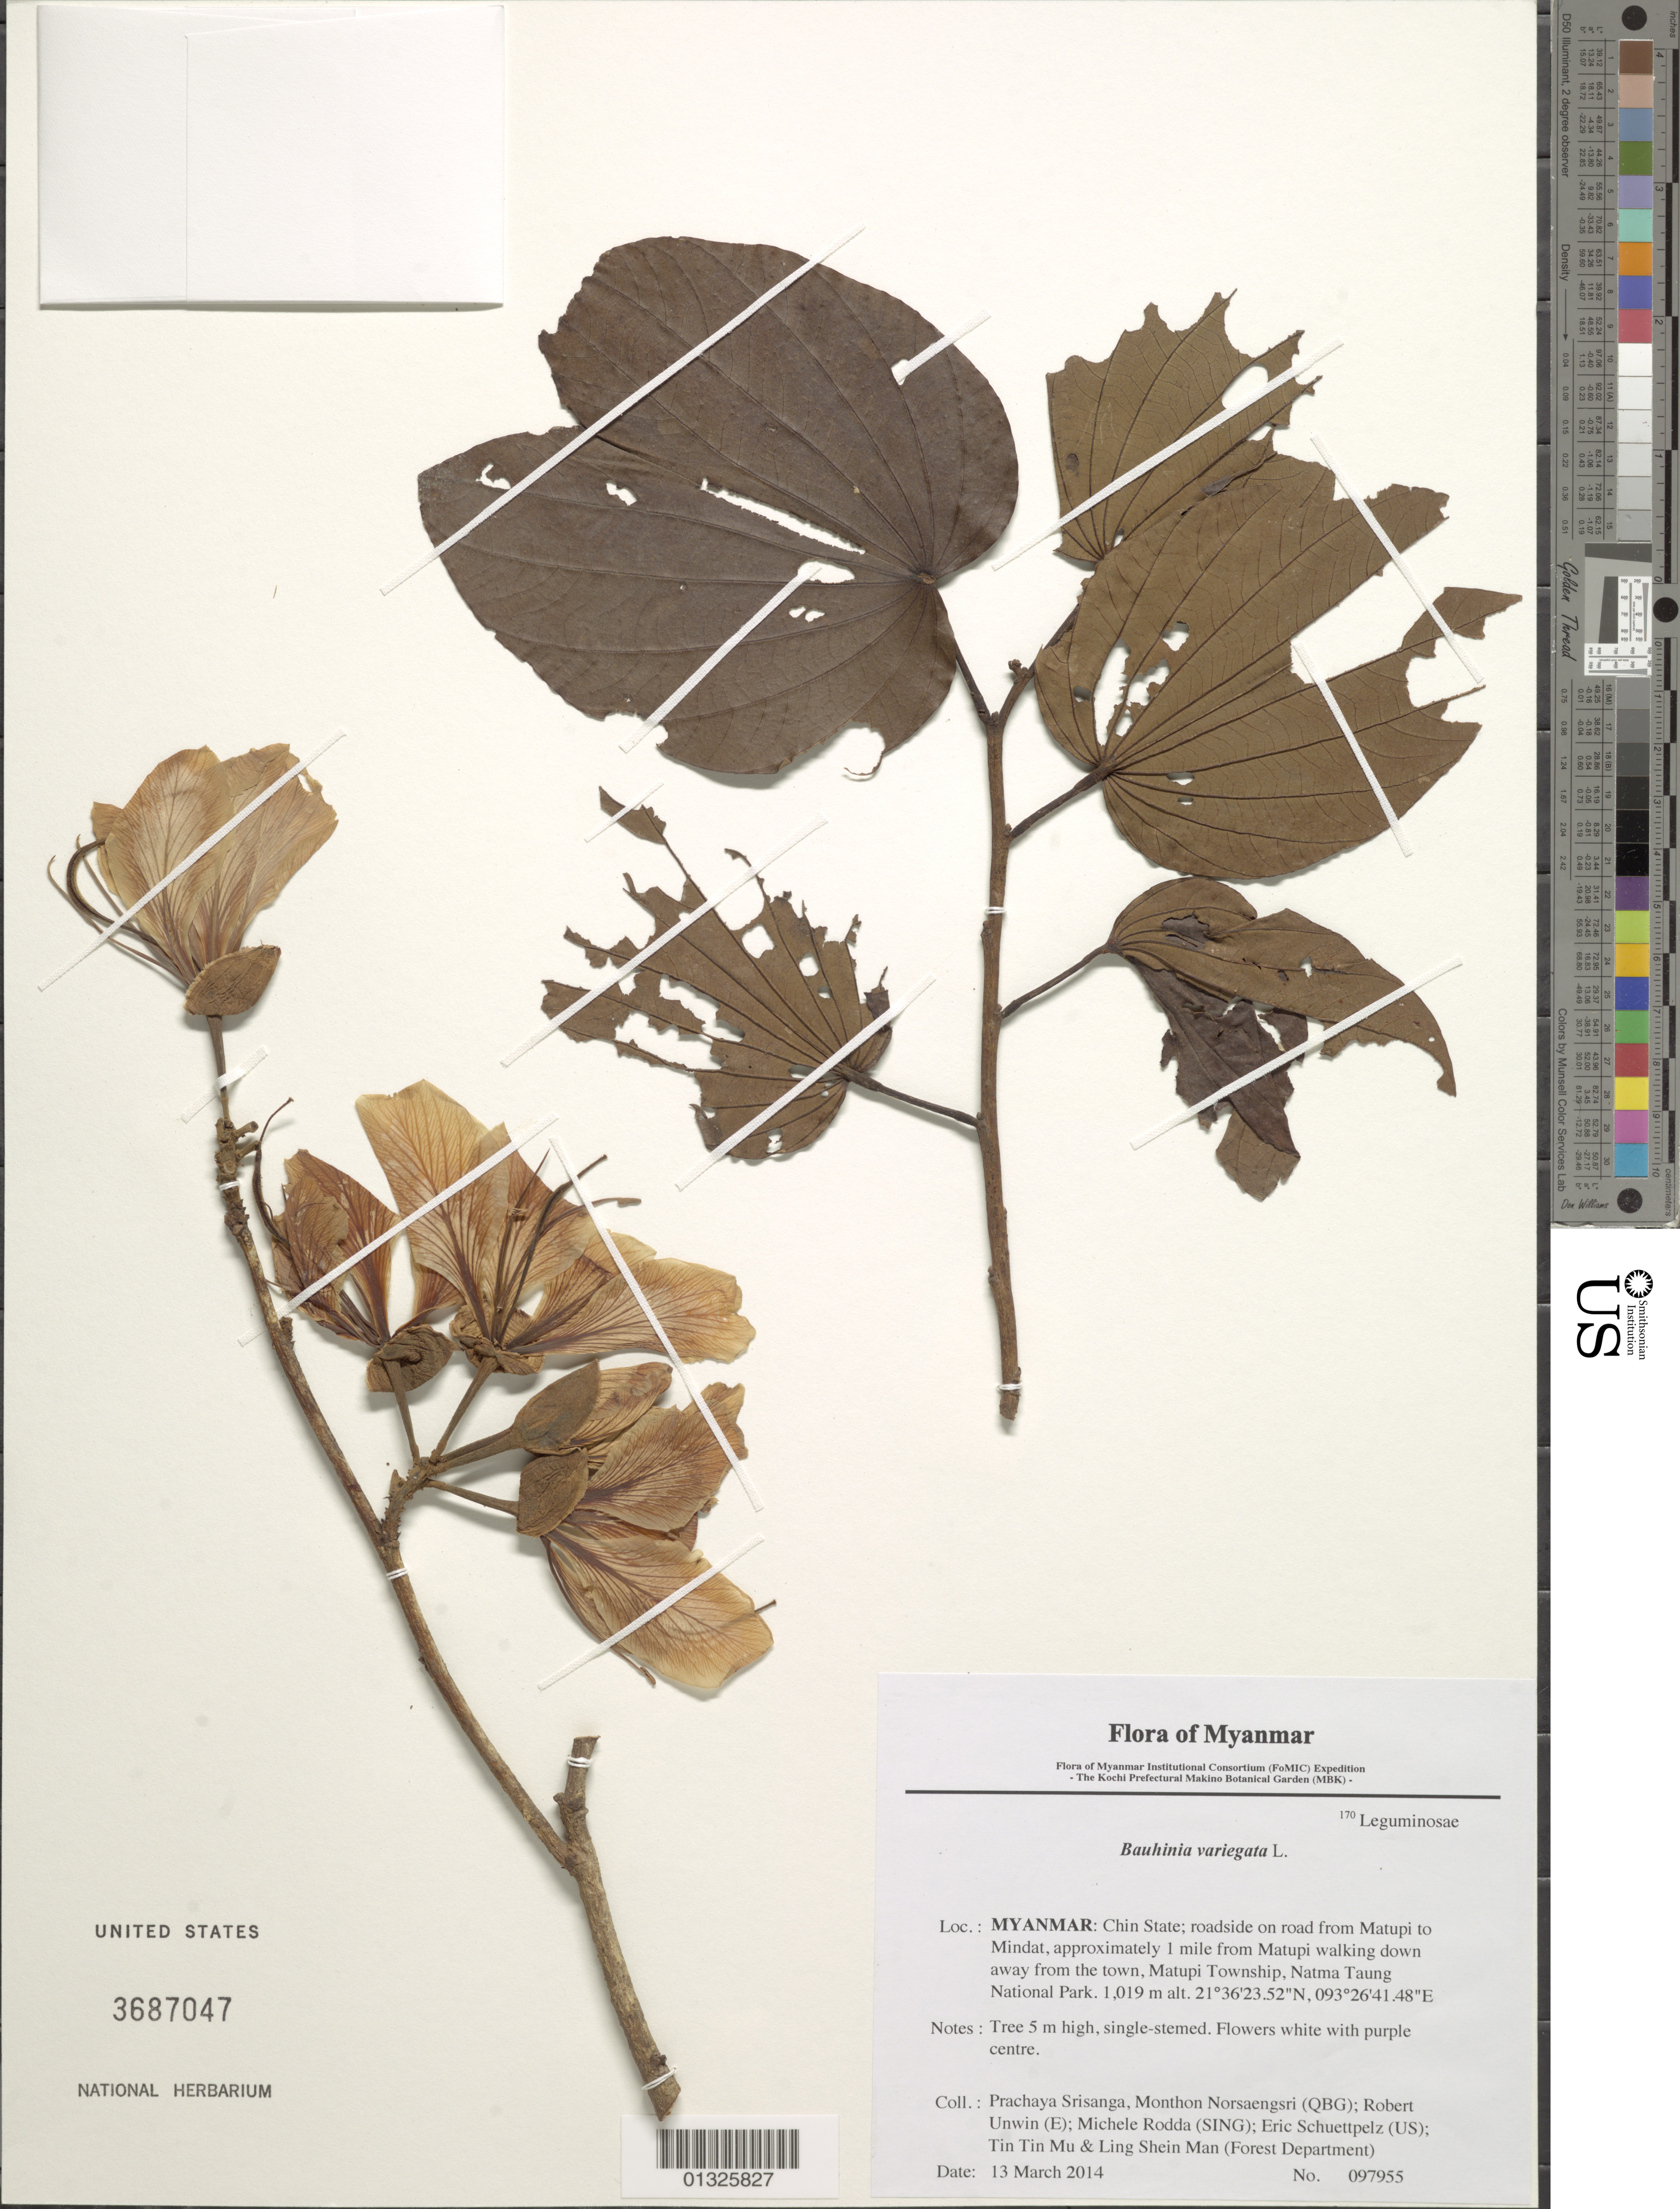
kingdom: Plantae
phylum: Tracheophyta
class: Magnoliopsida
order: Fabales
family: Fabaceae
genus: Phanera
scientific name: Phanera variegata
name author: (L.) Benth.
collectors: P. Srisanga, M. Norsaengsri, R. Unwin, M. Rodda, E. Schuettpelz, Tin Tin Mu & Ling Shein Man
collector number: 97955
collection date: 2014-03-13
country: Myanmar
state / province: Chin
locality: Roadside on road from Matupi to Mindat, approximately 1 mile from Matupi walking down away from the town, Matupi Township, Natma Taung National Park.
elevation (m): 1019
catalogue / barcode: US 3687047